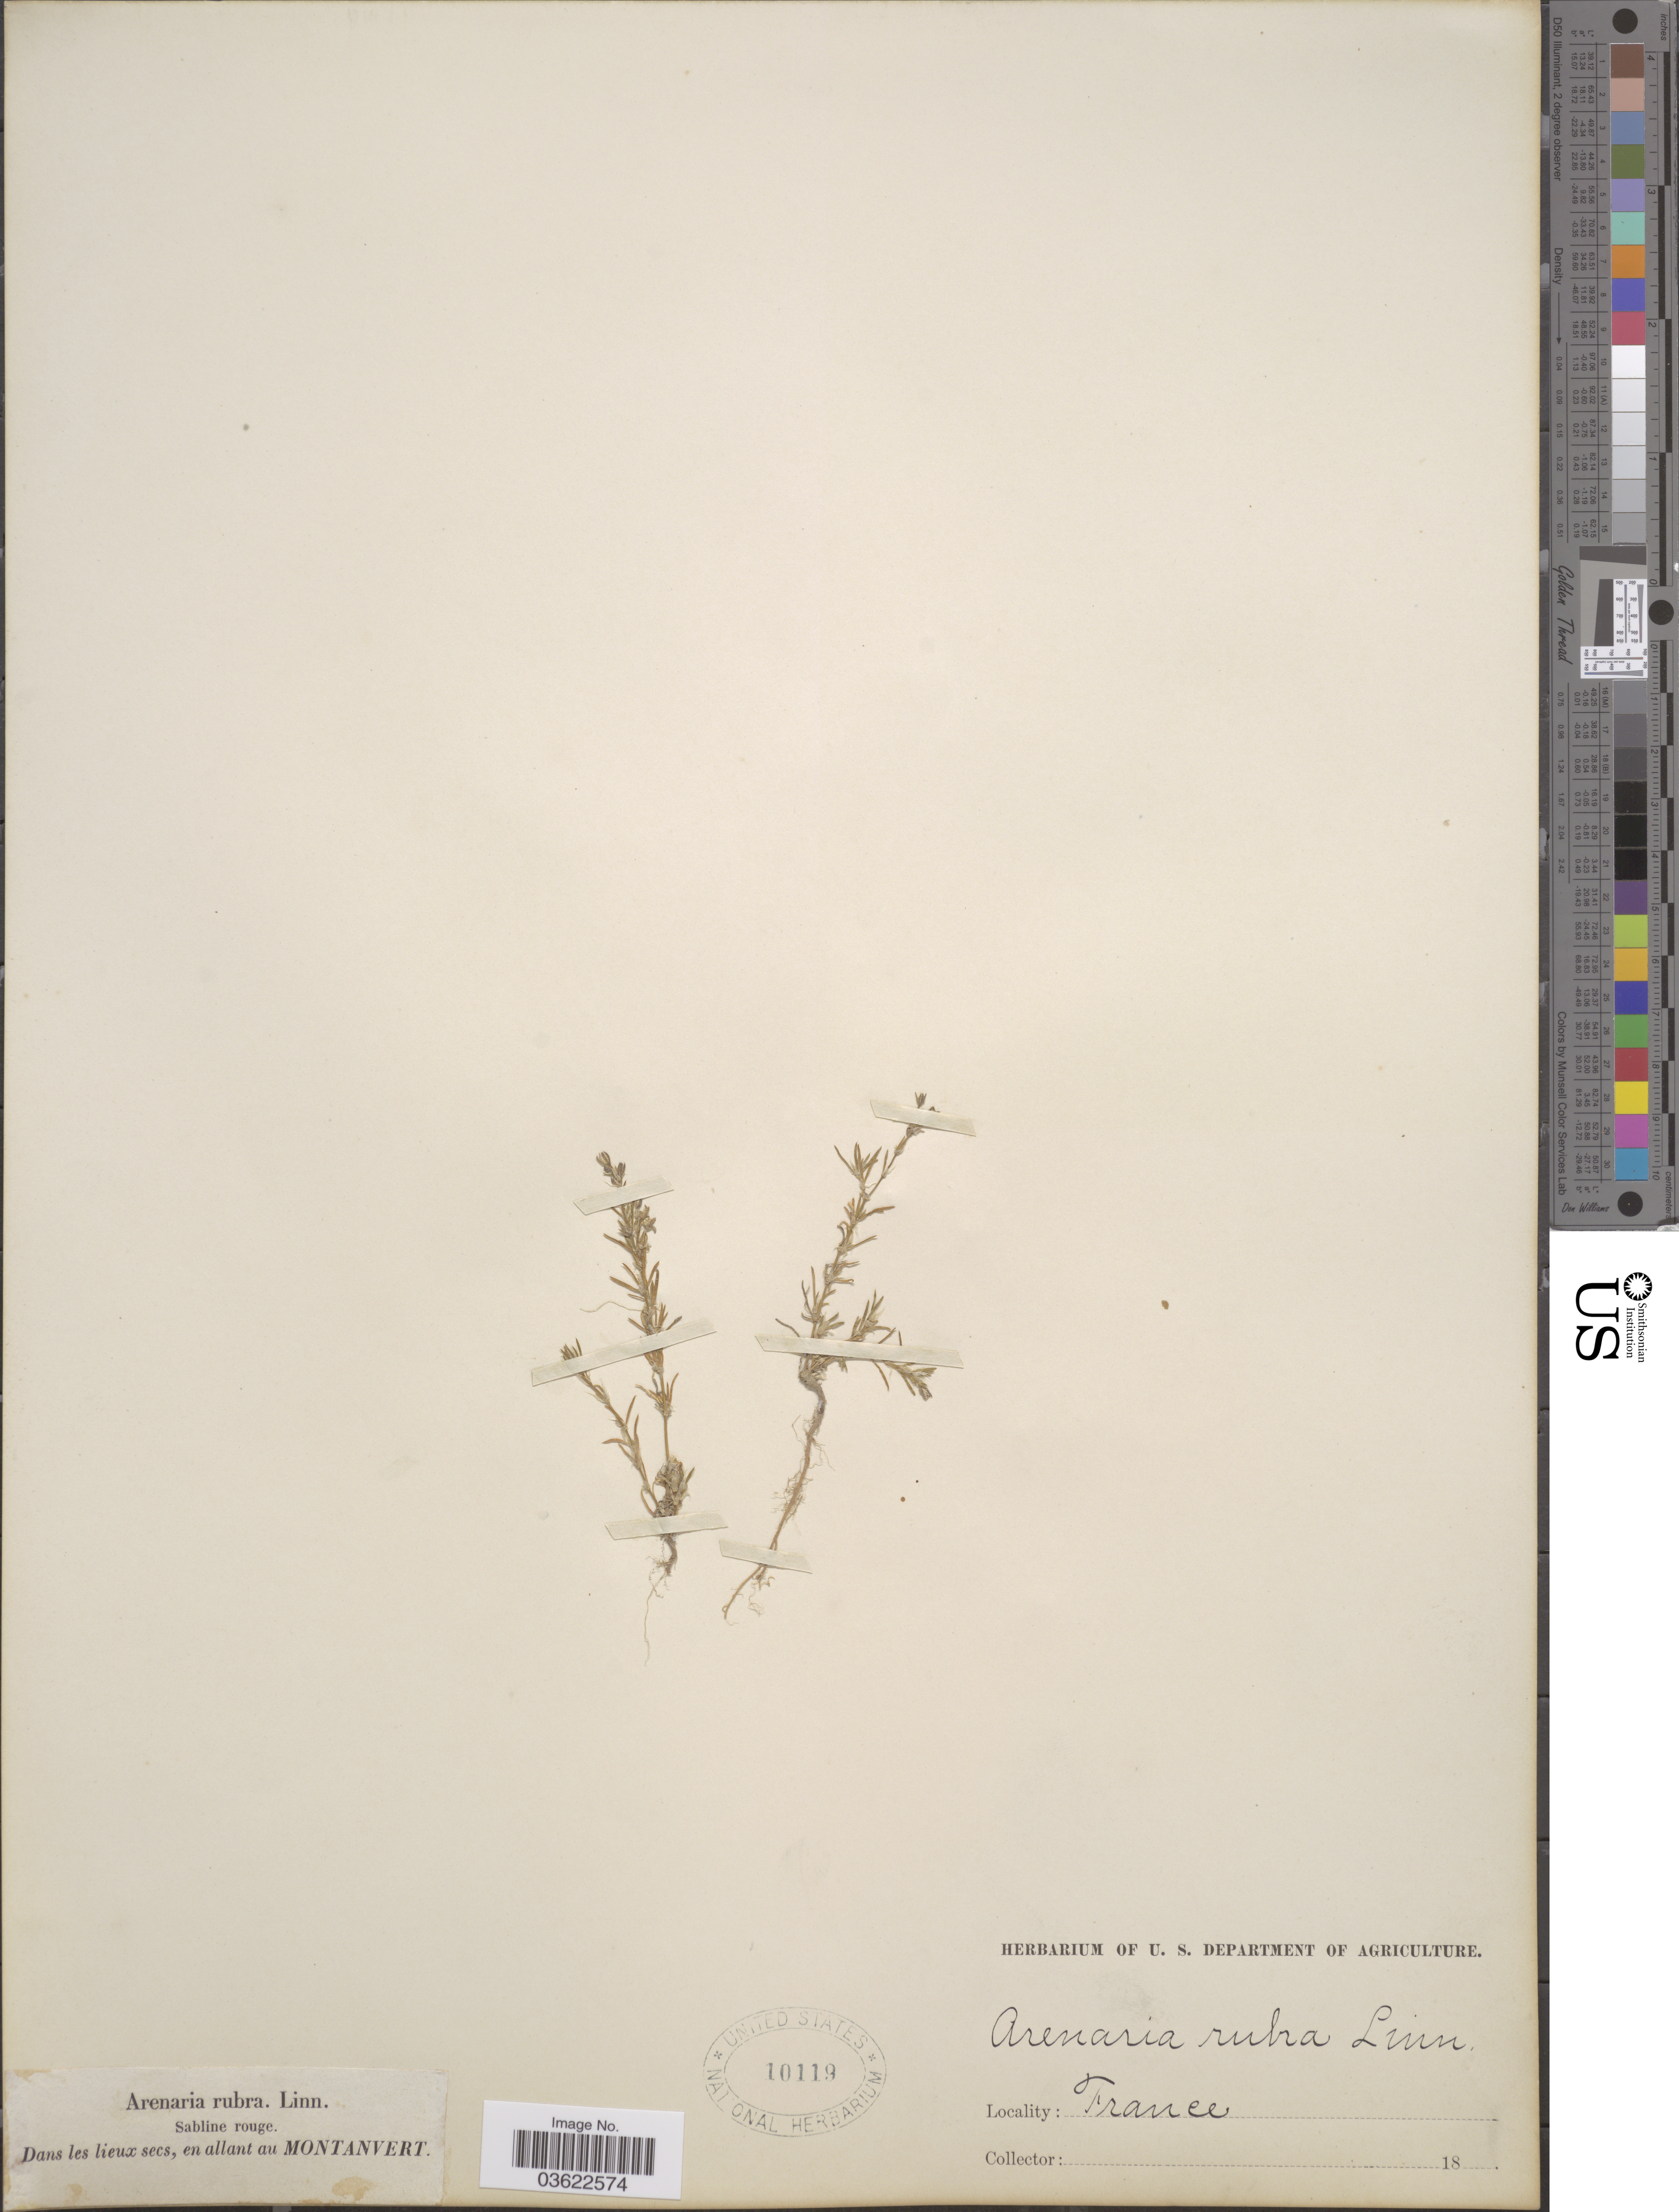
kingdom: Plantae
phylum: Tracheophyta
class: Magnoliopsida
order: Caryophyllales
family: Caryophyllaceae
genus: Arenaria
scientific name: Arenaria rubra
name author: L.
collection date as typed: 18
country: France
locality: En allant au Montanvert.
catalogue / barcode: US 10119